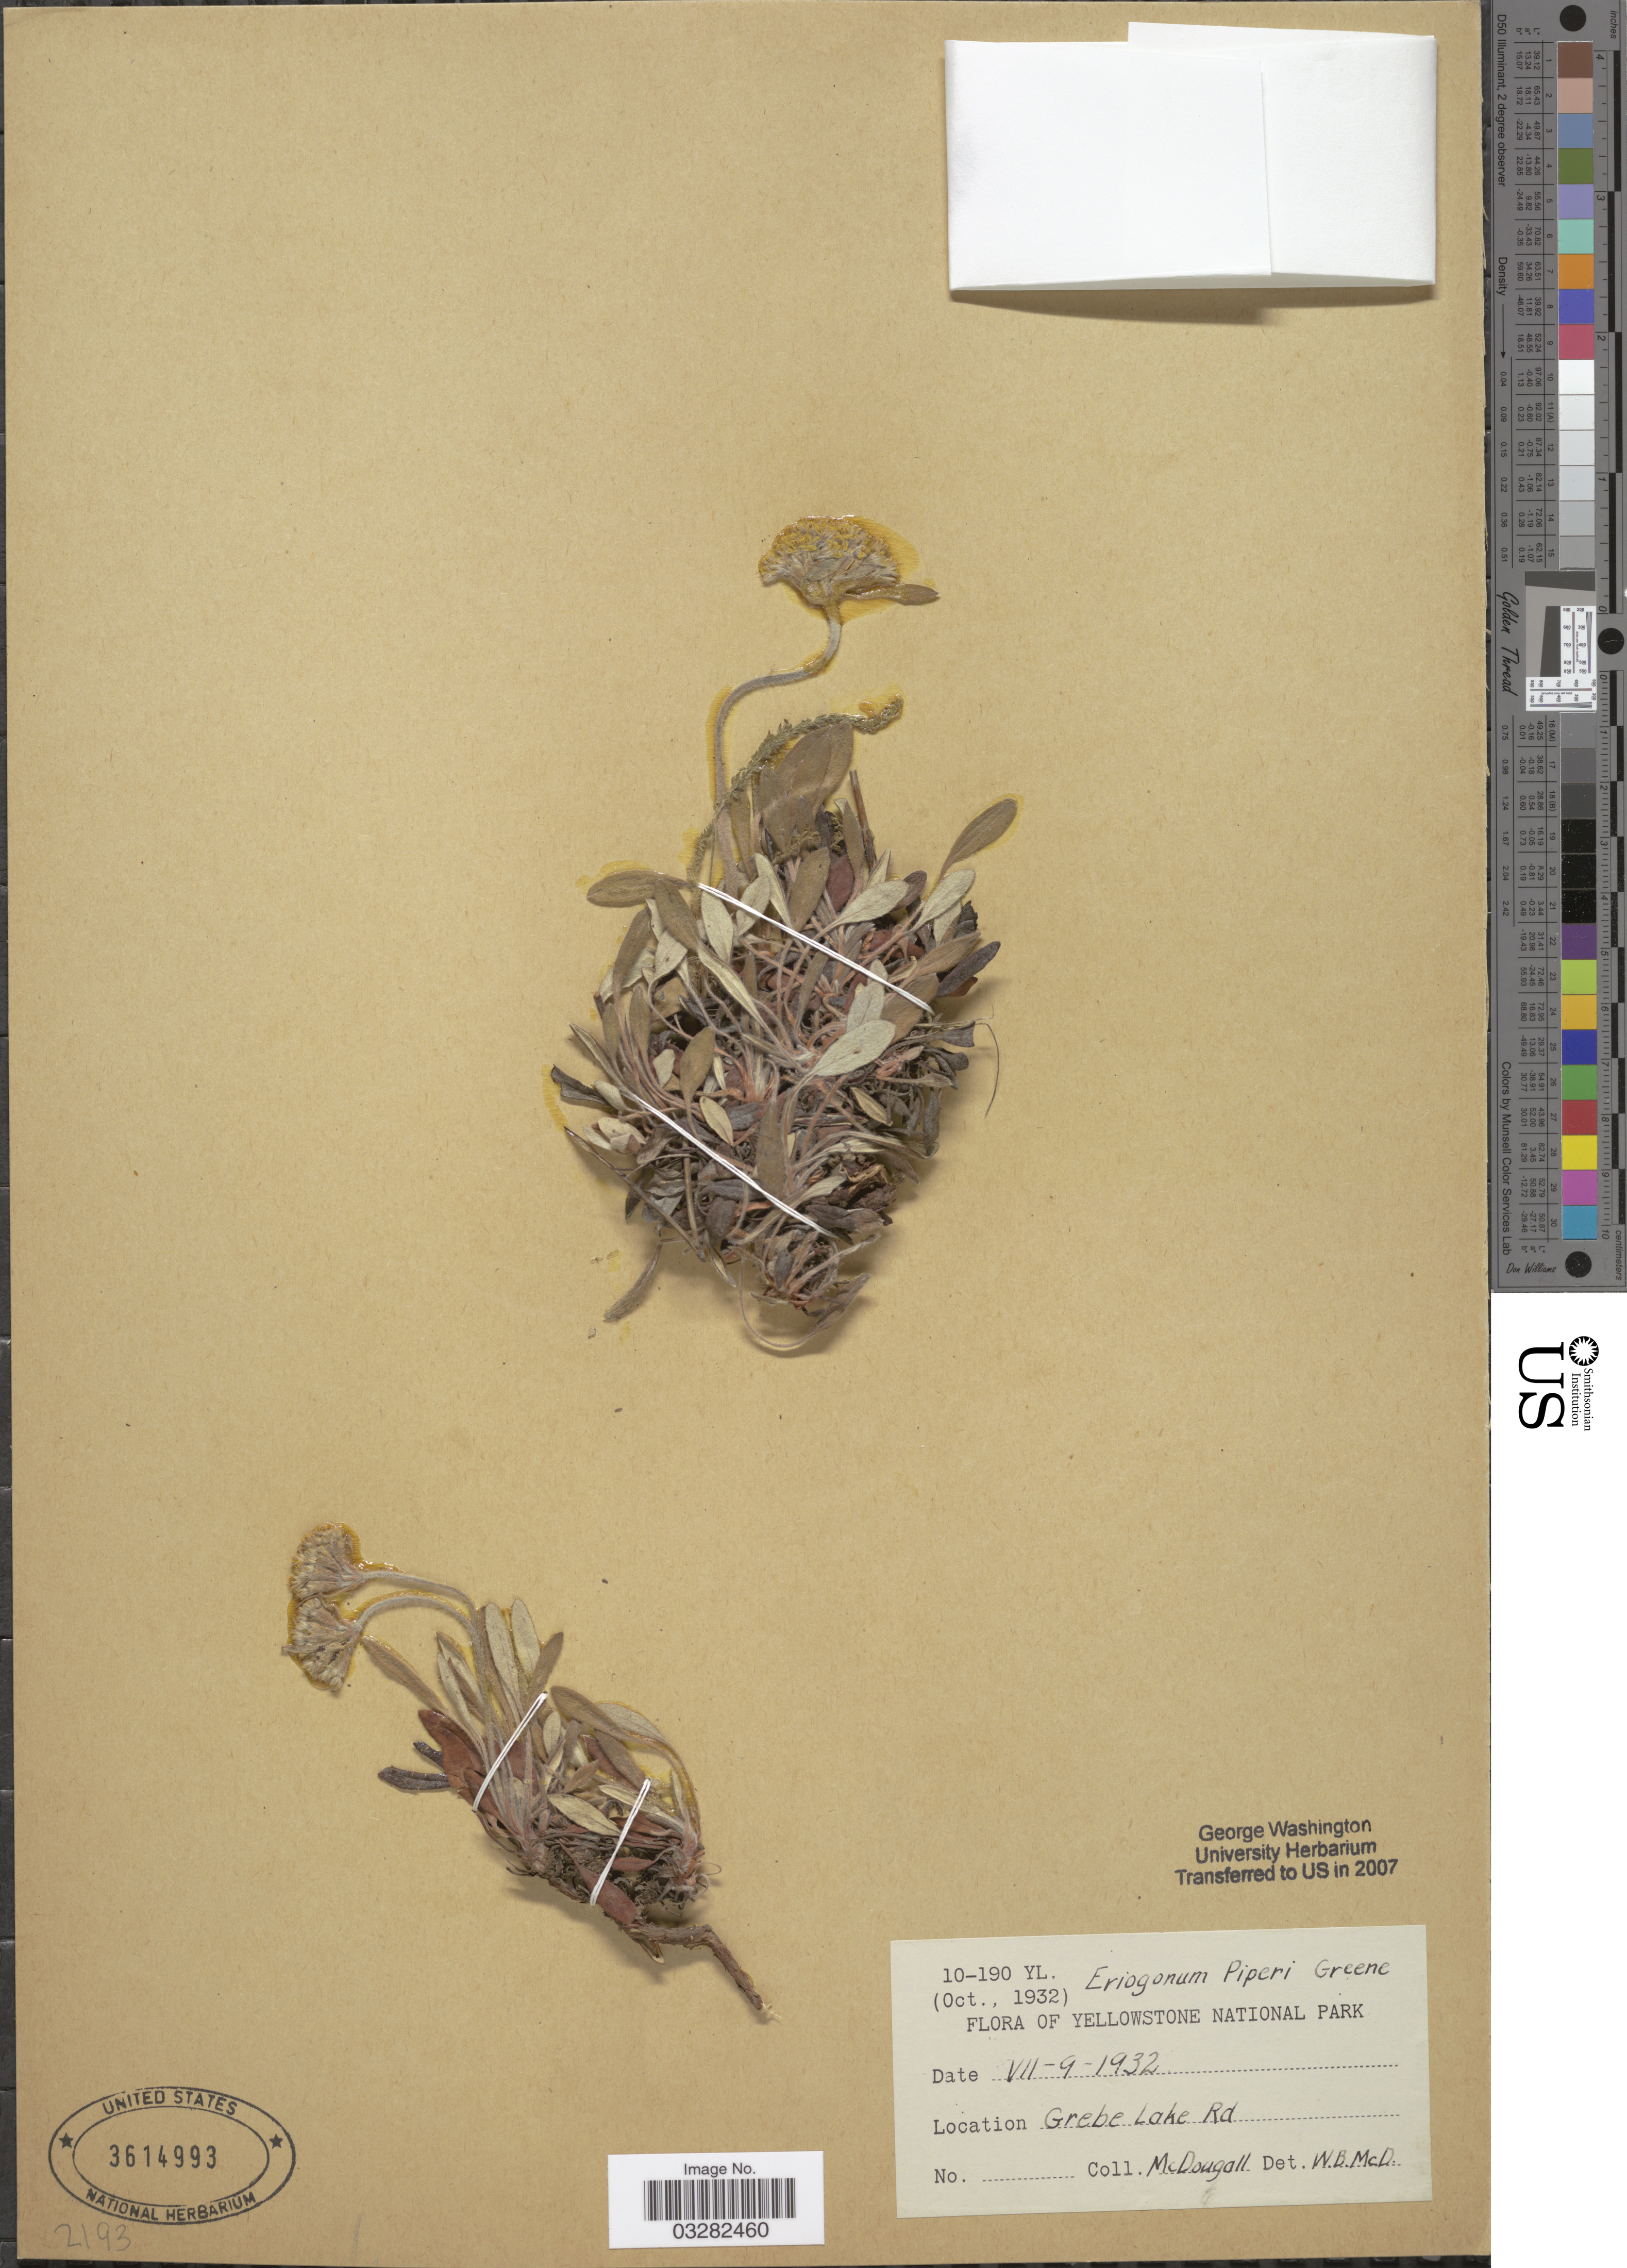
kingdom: Plantae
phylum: Tracheophyta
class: Magnoliopsida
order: Caryophyllales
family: Polygonaceae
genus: Eriogonum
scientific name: Eriogonum sp.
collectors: McDougall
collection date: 1932-07-09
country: United States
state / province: Wyoming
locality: Yellowstone National Park. Grebe Lake Rd.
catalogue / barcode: US 3614993